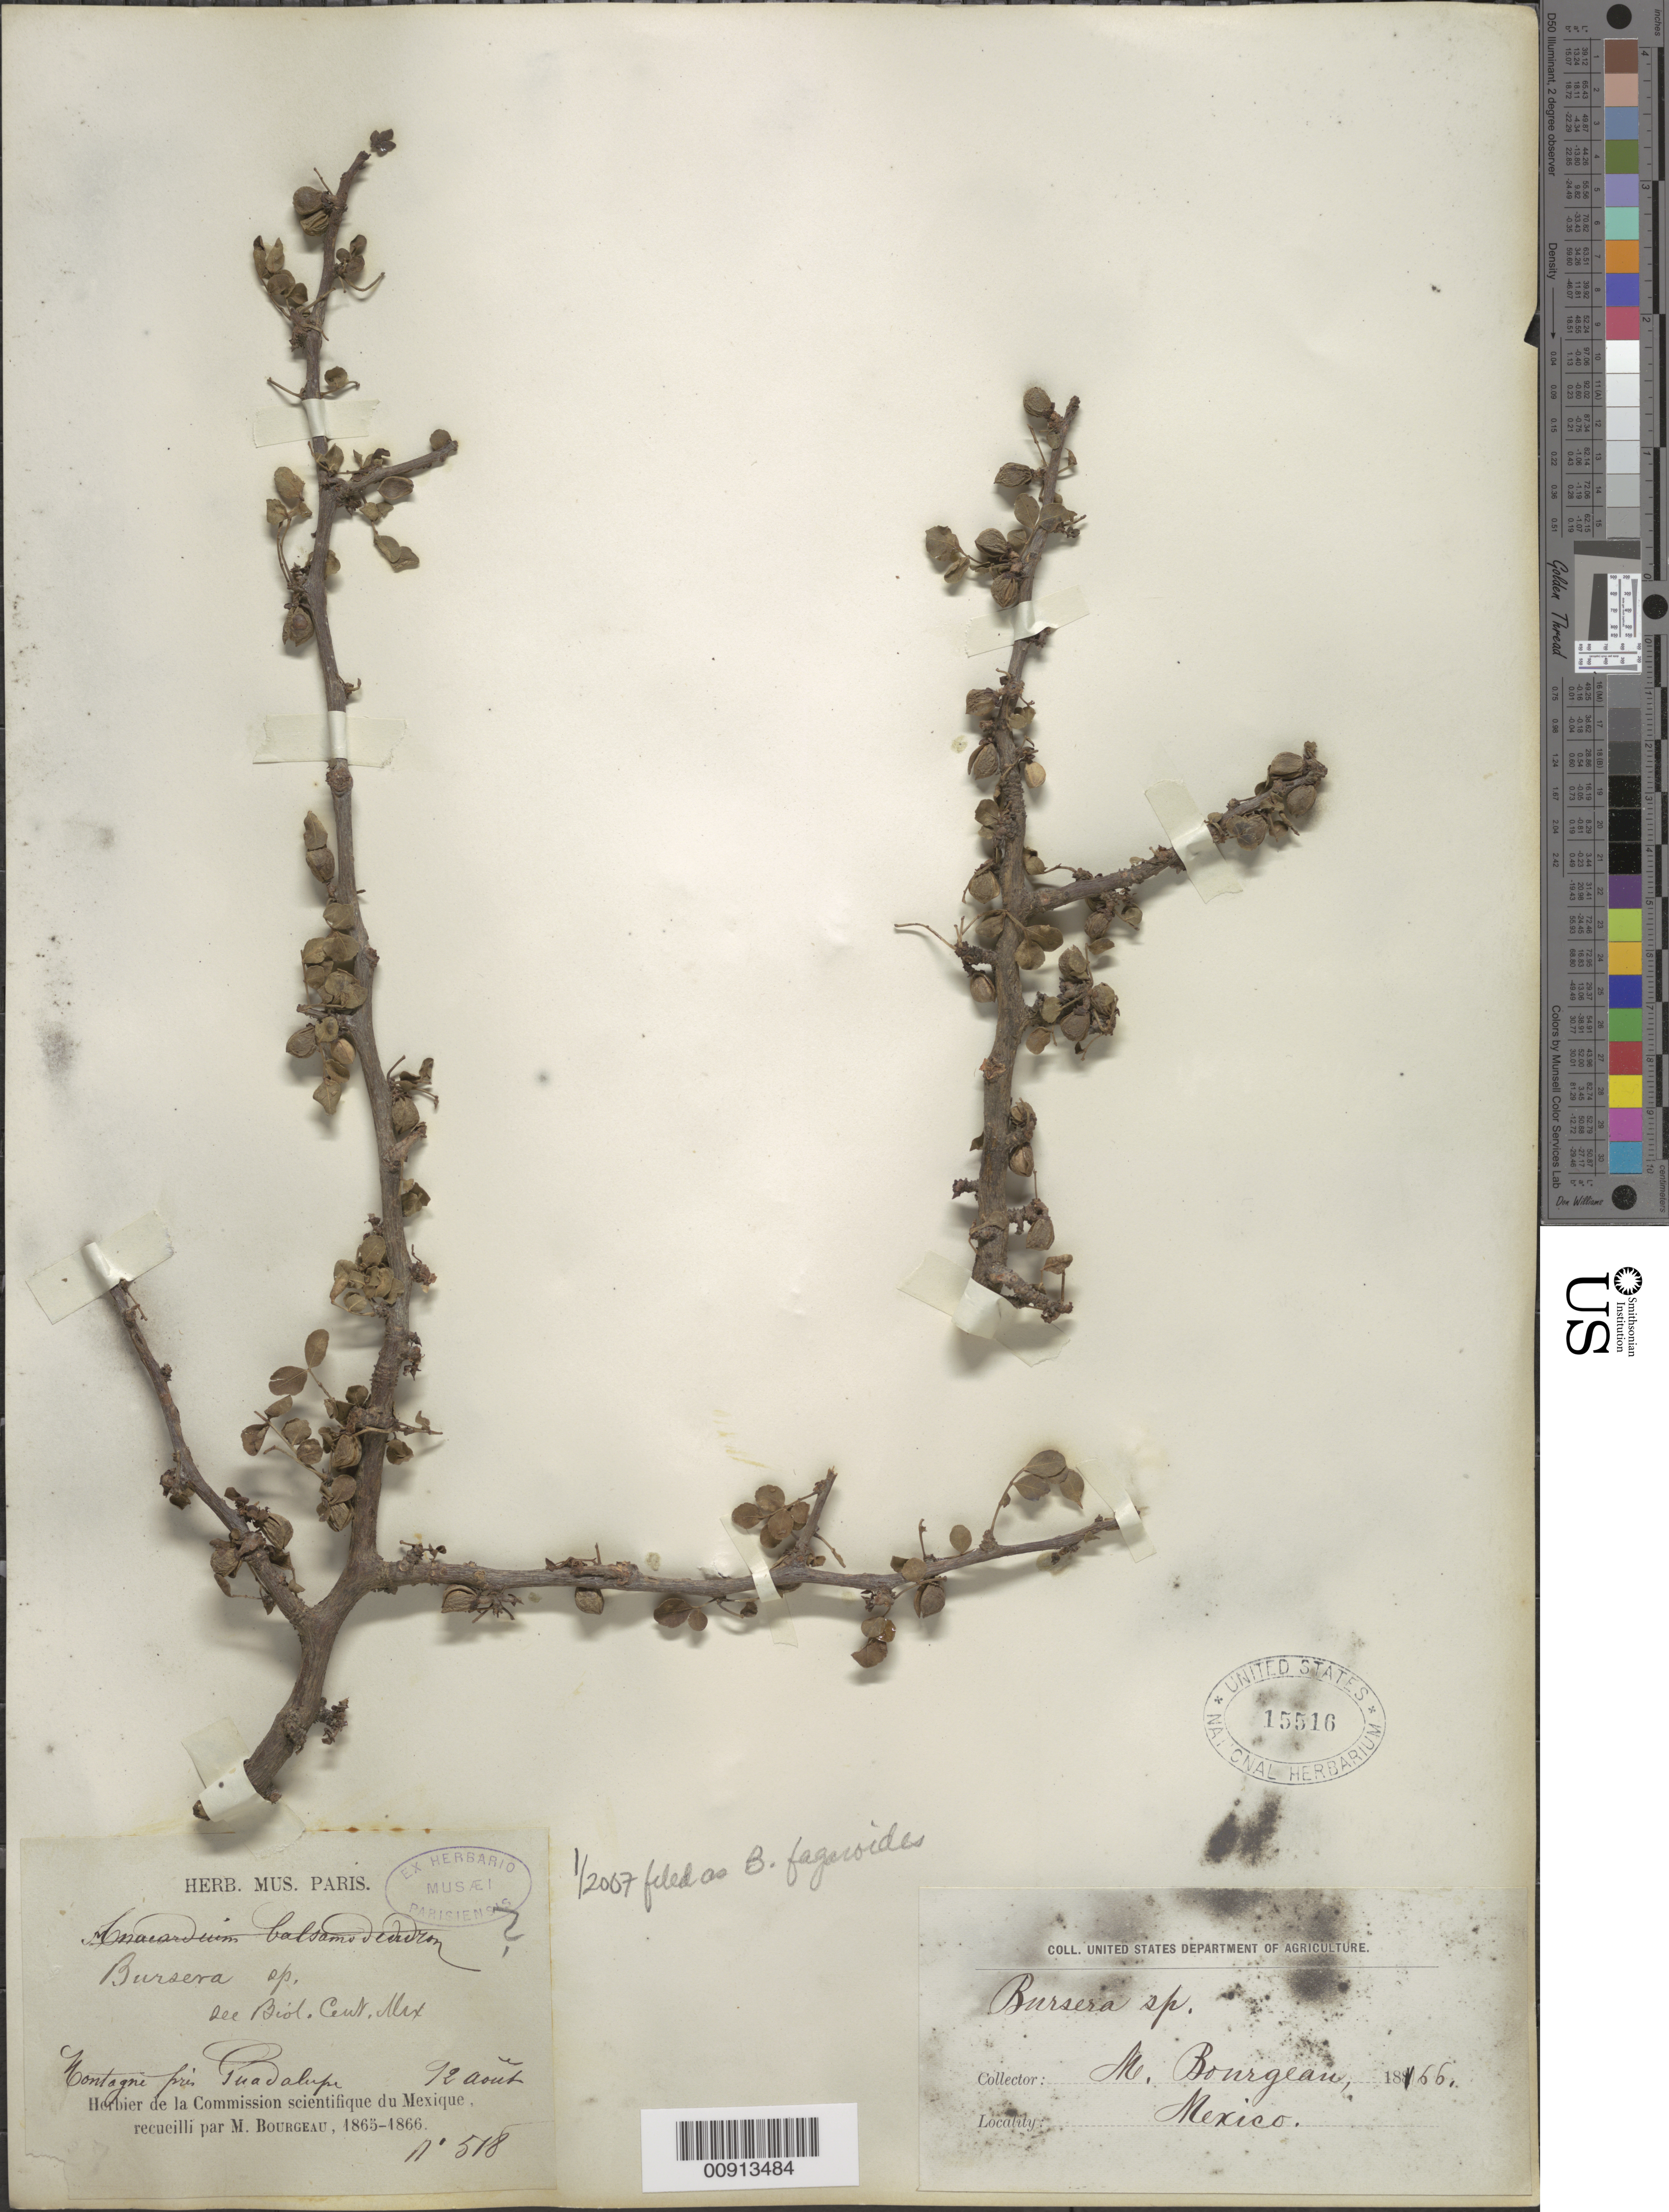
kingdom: Plantae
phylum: Tracheophyta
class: Magnoliopsida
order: Sapindales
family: Burseraceae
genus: Bursera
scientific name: Bursera inaguensis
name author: Britton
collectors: E. Bourgeau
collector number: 518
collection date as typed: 12 Aug 1866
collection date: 1866-08-12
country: Mexico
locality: Montagne près Guadalupe.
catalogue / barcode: US 15516